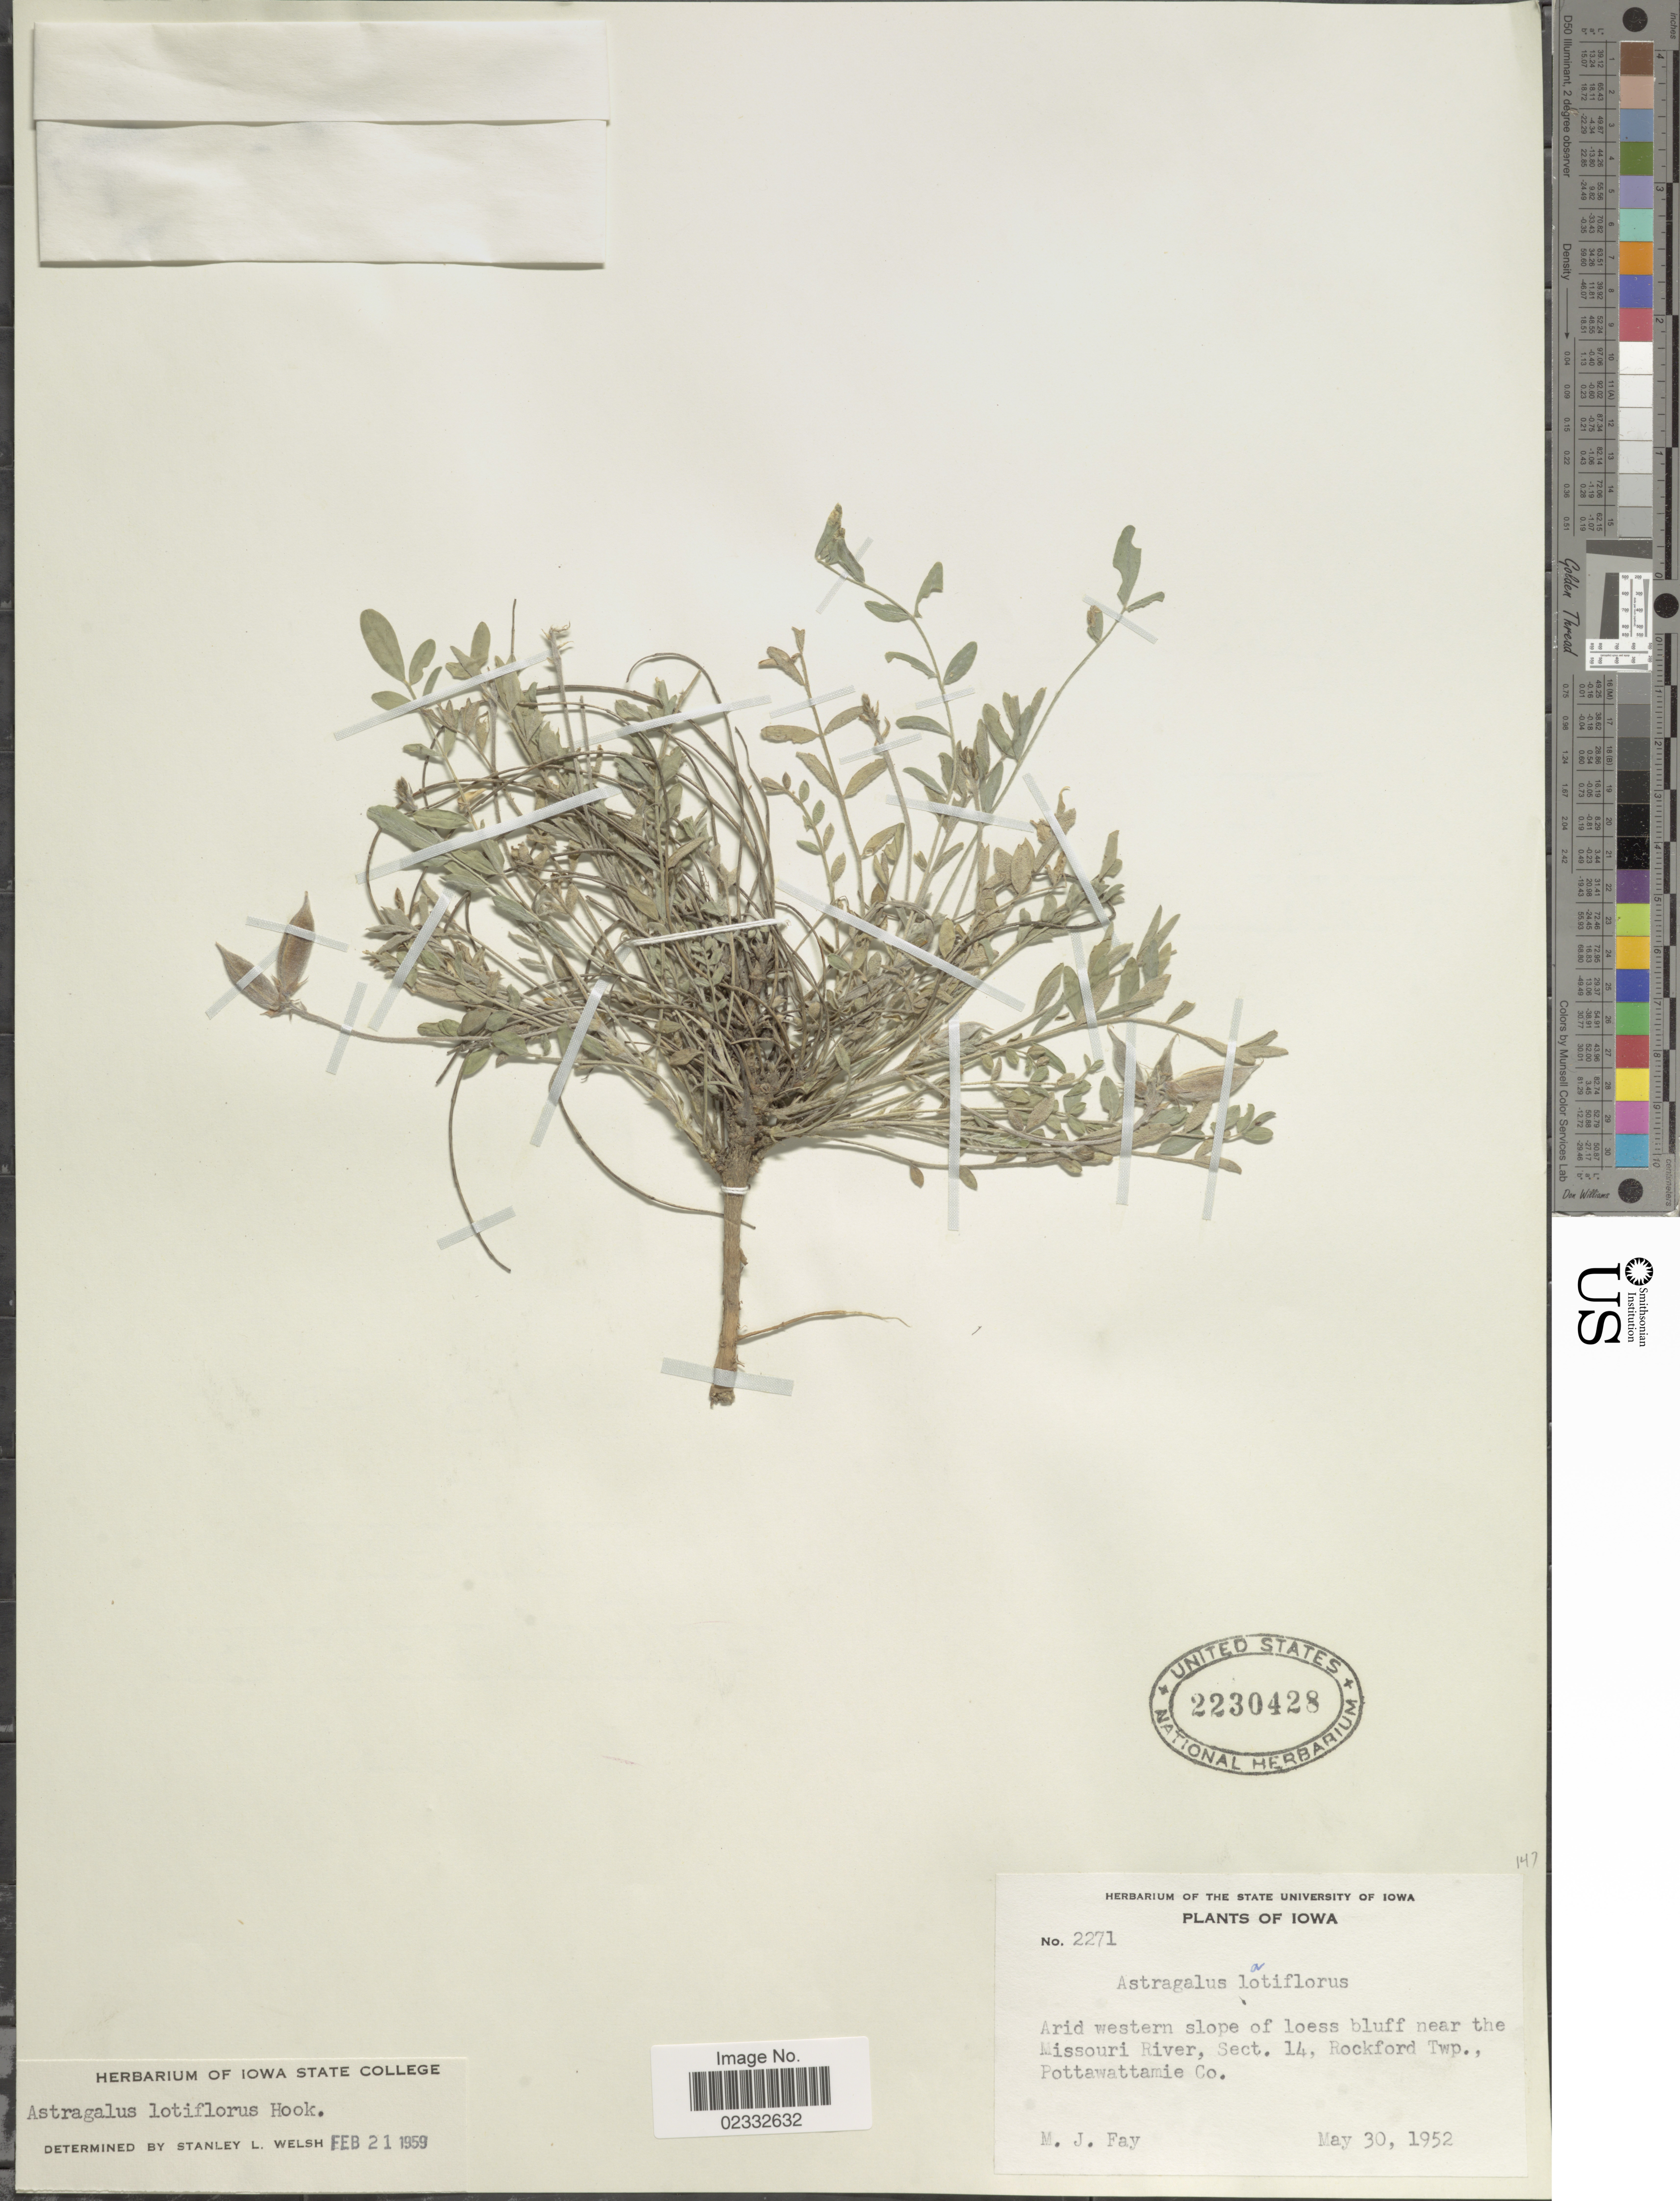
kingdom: Plantae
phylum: Tracheophyta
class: Magnoliopsida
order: Fabales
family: Fabaceae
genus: Astragalus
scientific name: Astragalus lotiflorus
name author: Hook.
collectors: M. Fay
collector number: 2271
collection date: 1952-05-30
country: United States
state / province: Iowa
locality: Arid western slope of loess bluff near the Missouro River, Sect. 14, Rockford Twp., Pottawattamie Co.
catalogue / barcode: US 2230428